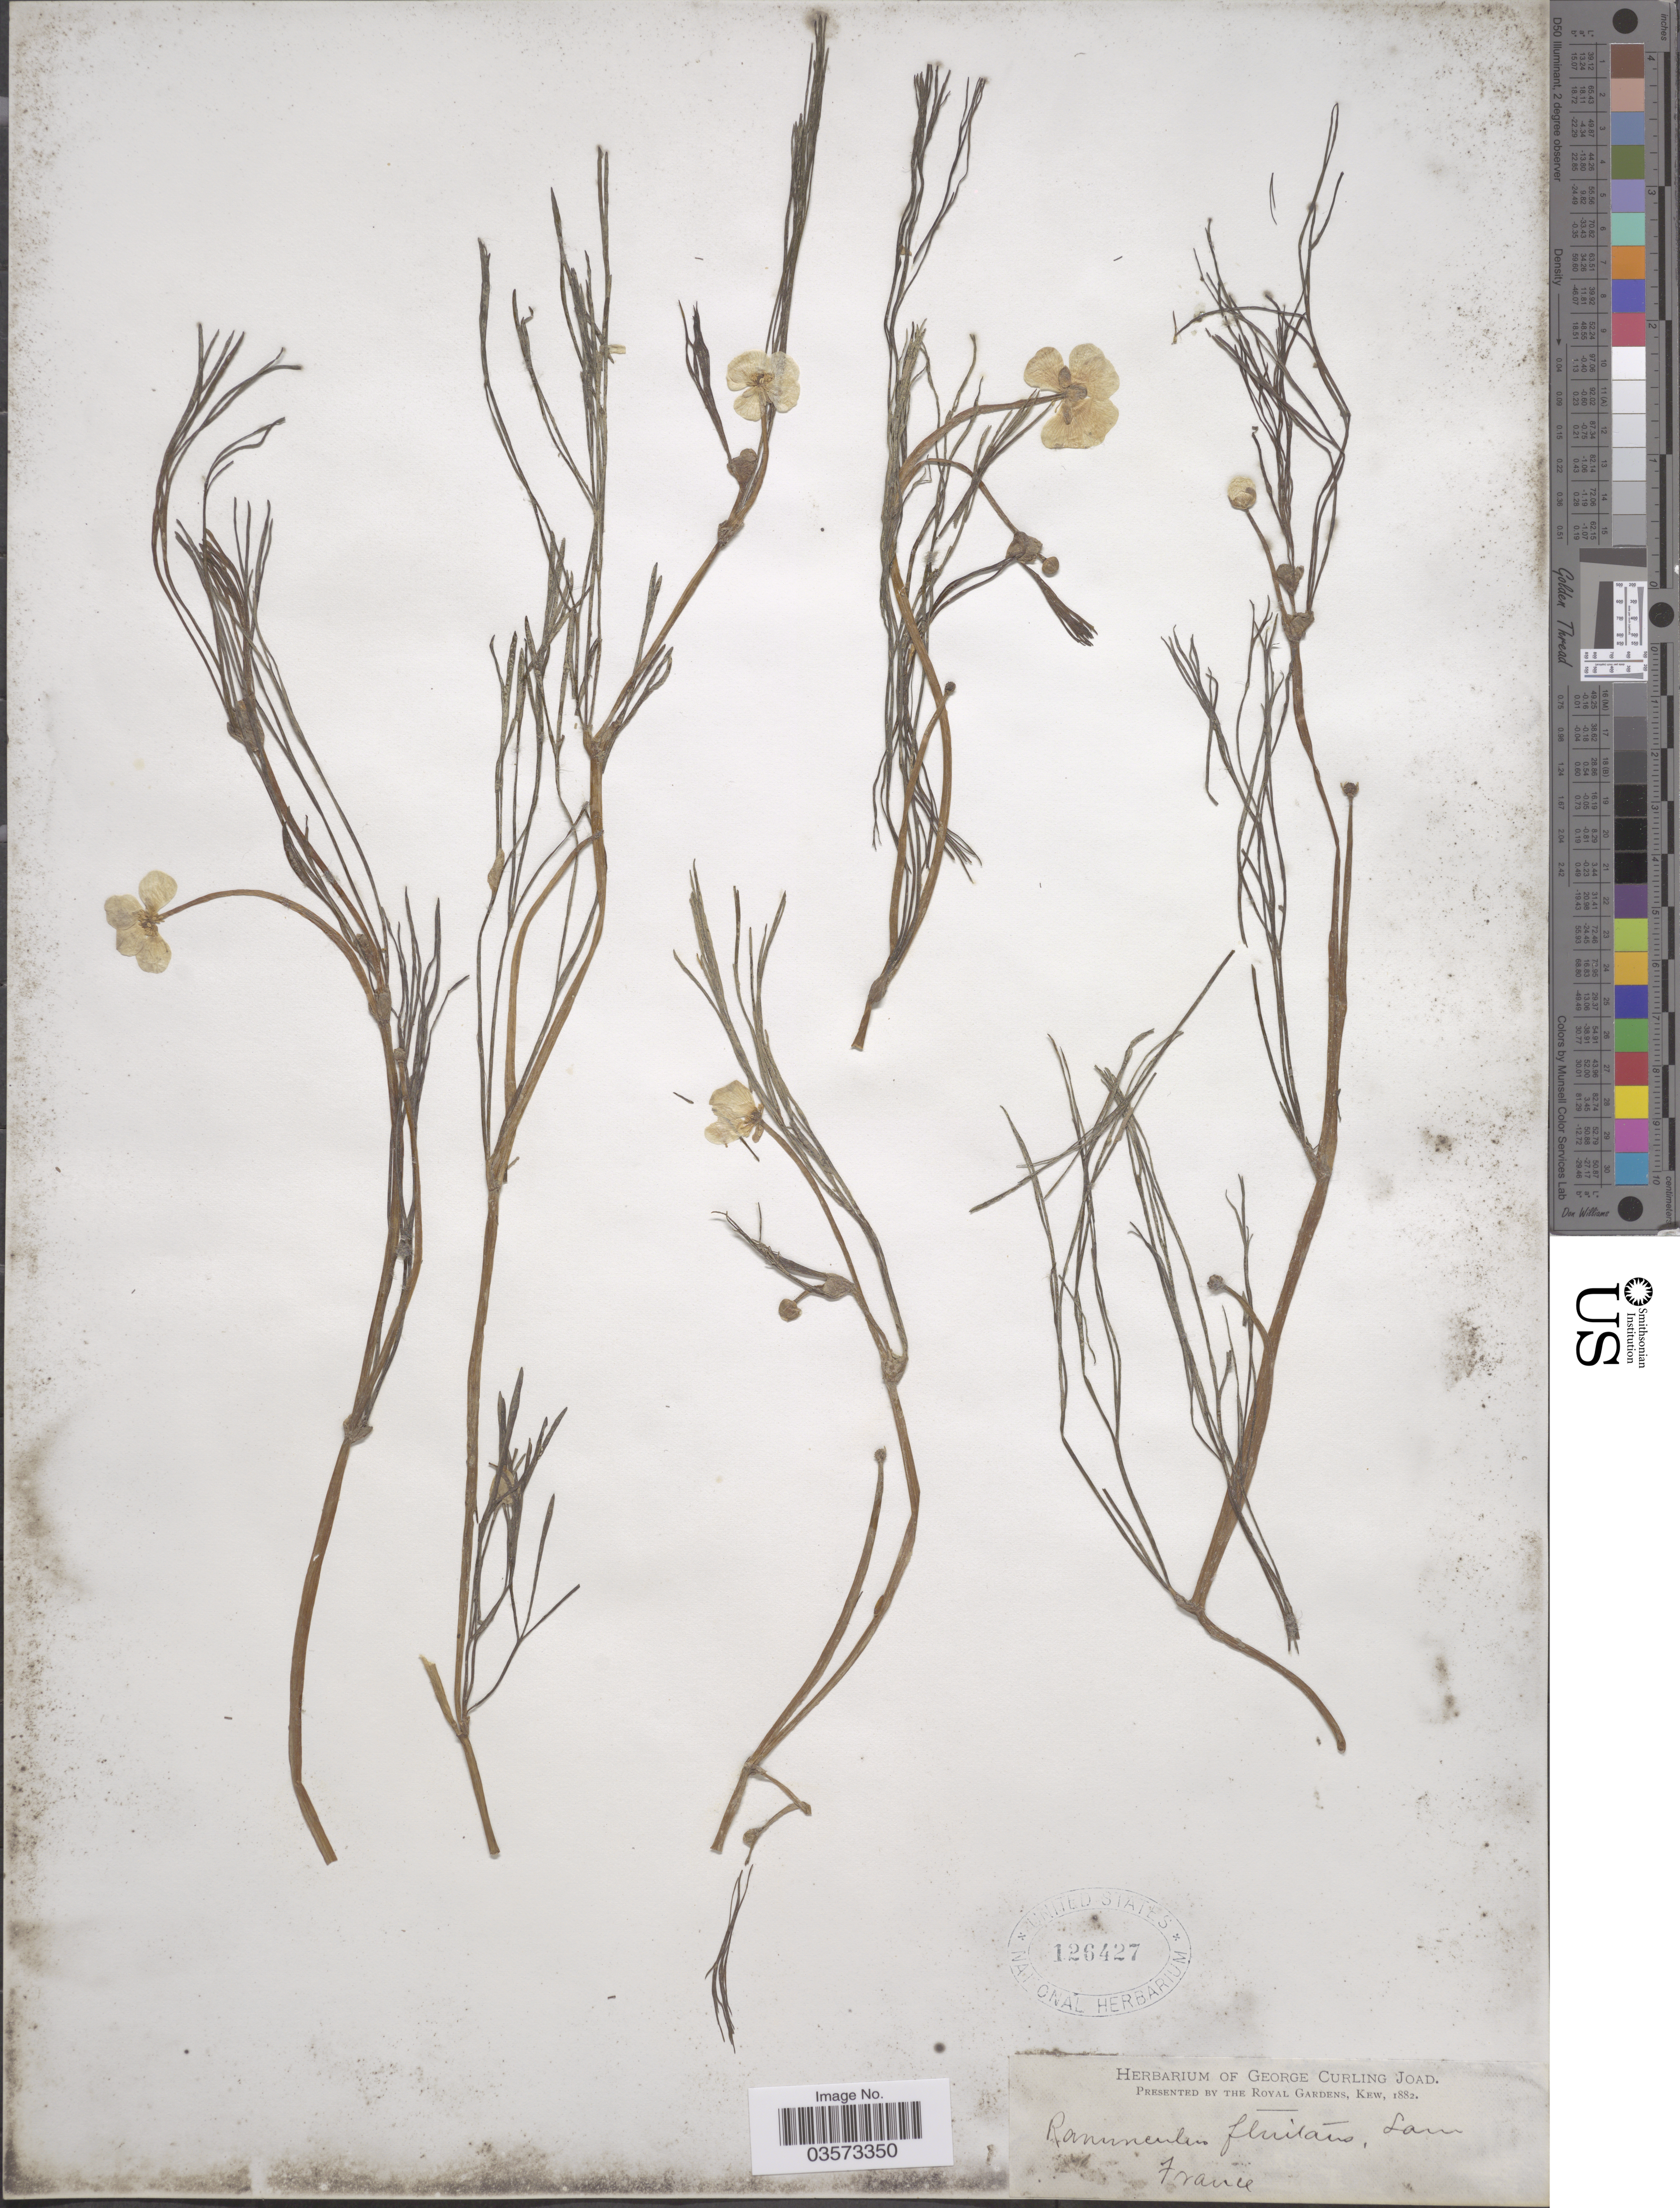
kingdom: Plantae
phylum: Tracheophyta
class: Magnoliopsida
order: Ranunculales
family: Ranunculaceae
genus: Ranunculus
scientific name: Ranunculus fluitans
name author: Lam.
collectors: ex herb. George Curling Joad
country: France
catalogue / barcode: US 126427